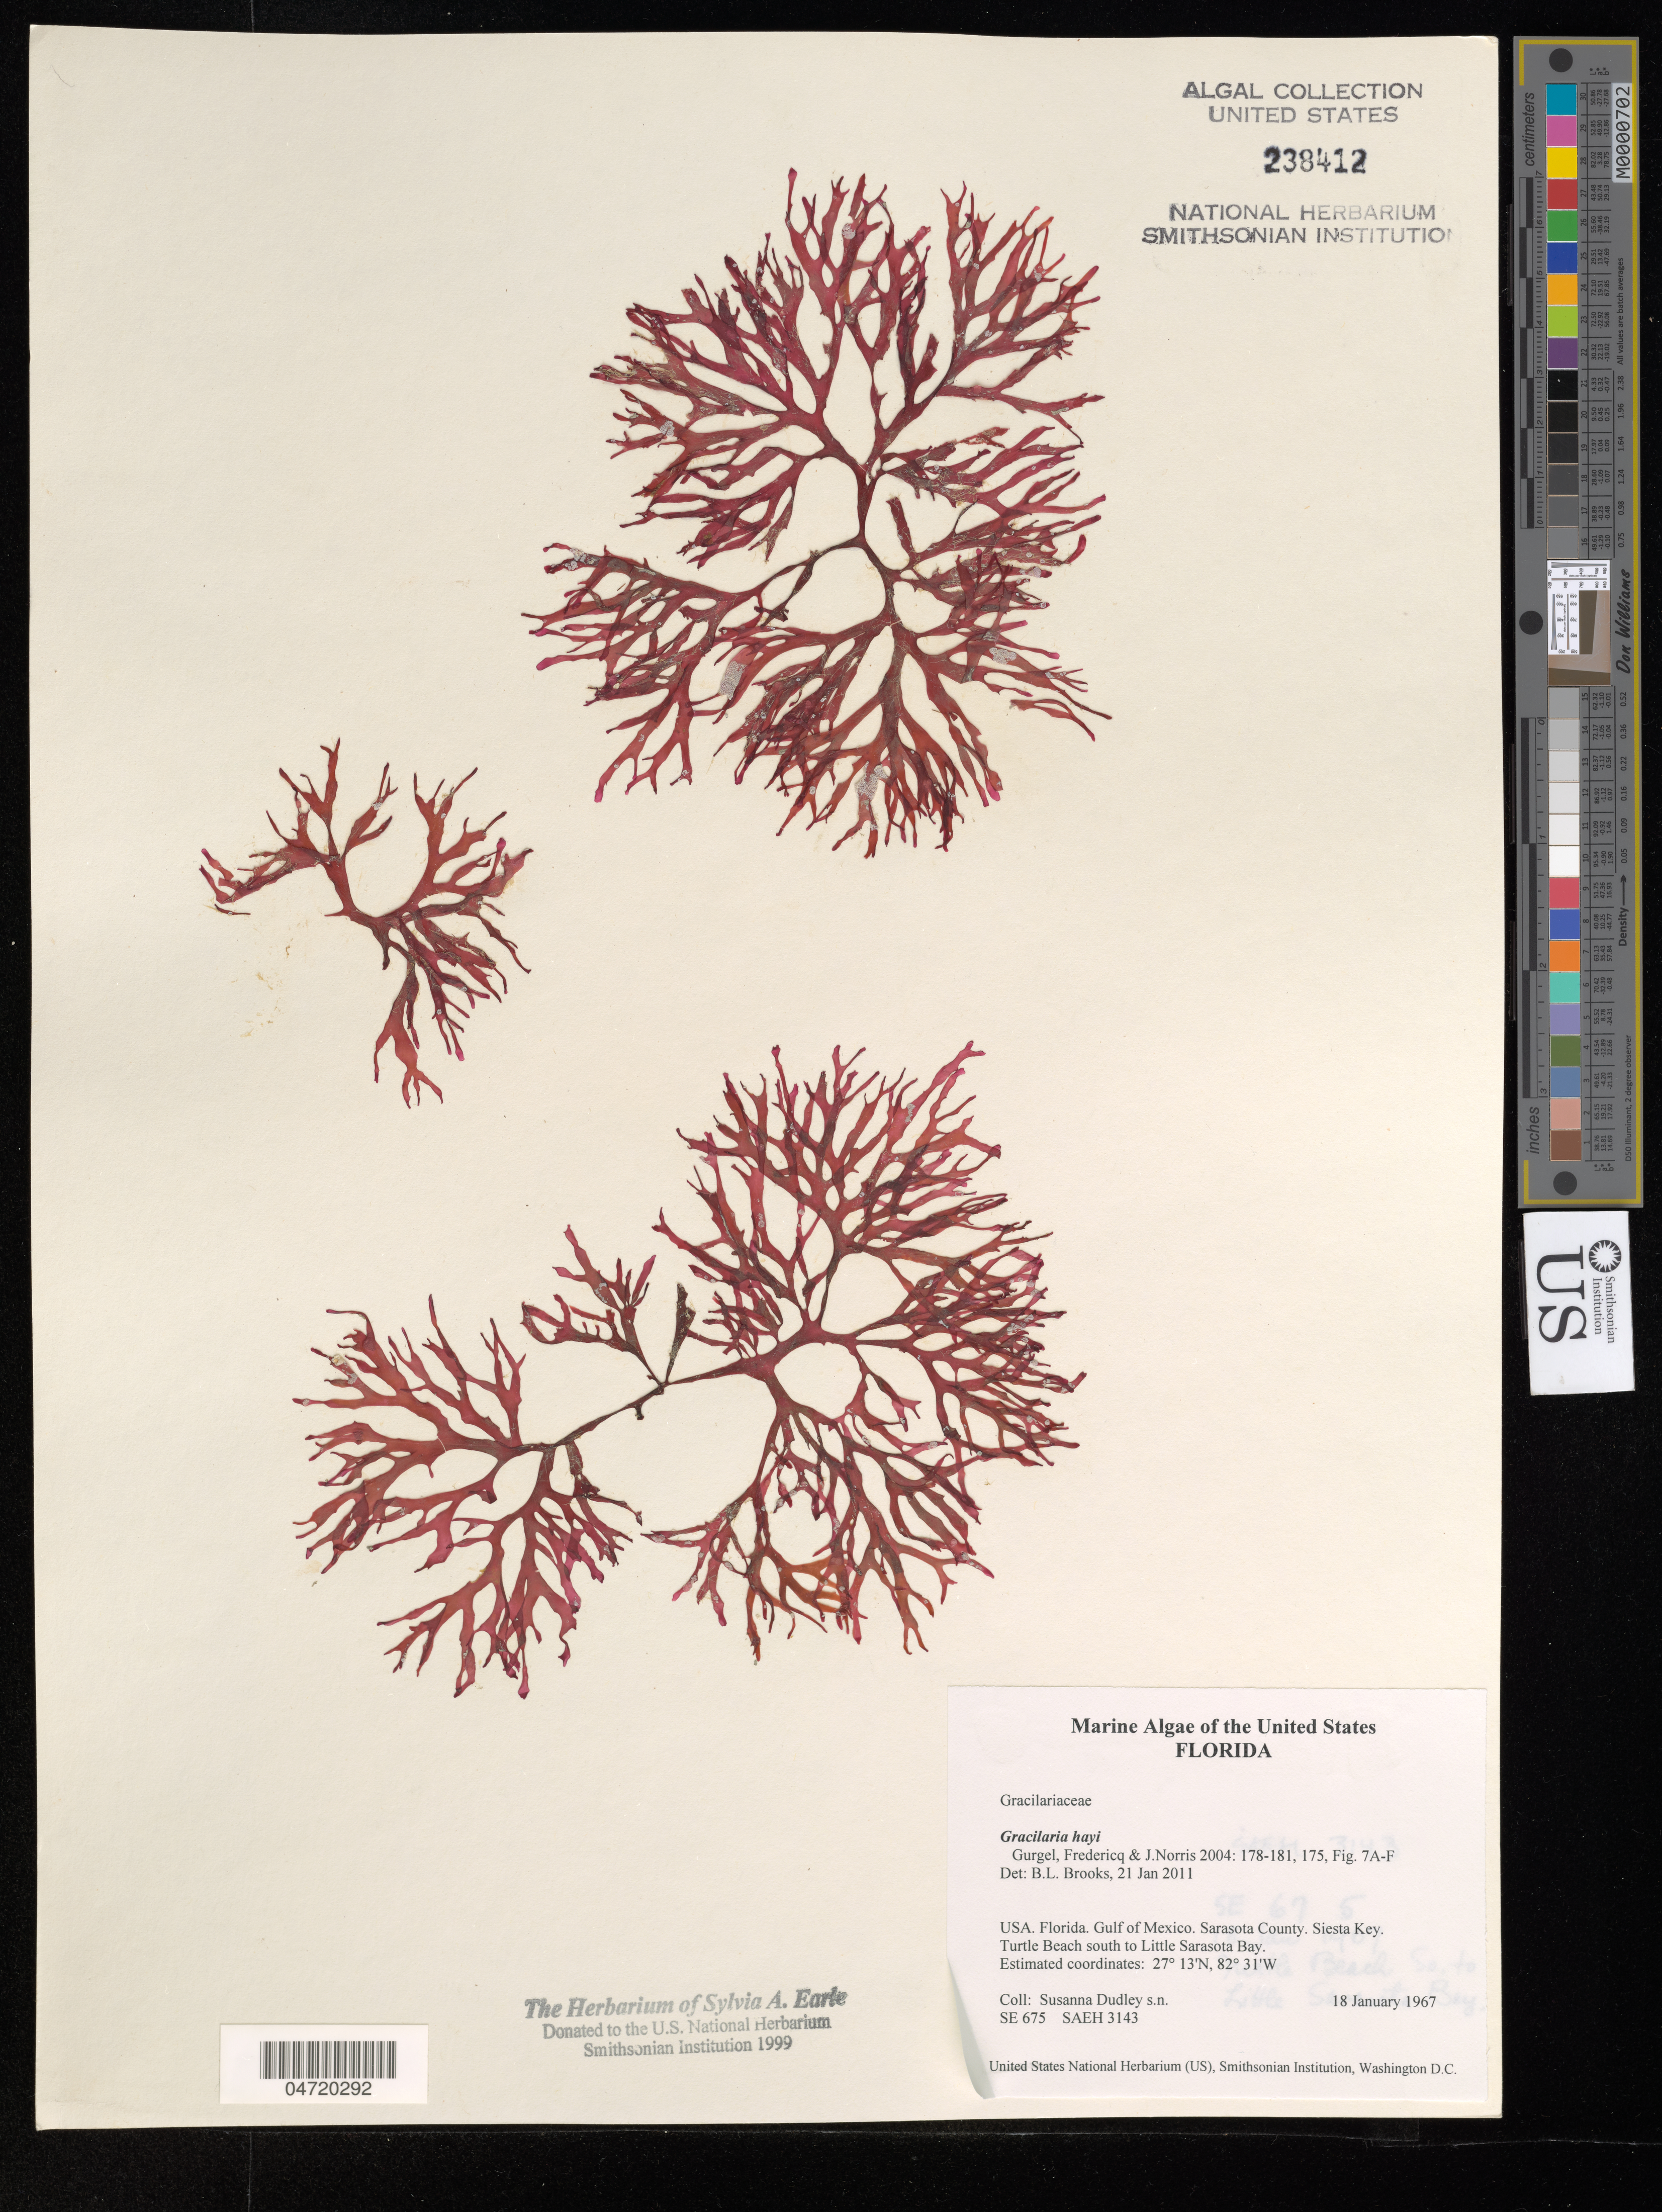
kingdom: Plantae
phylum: Rhodophyta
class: Florideophyceae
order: Gracilariales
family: Gracilariaceae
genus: Gracilaria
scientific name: Gracilaria hayi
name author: Gurgel et al. in I.A. Abbott & McDermid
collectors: S. Dudley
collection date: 1967-01-18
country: United States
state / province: Florida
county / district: Sarasota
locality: Gulf of Mexico. Sarasota County. Siesta Key. Turtle Beach south to Little Sarasota Bay.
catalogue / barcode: US 238412